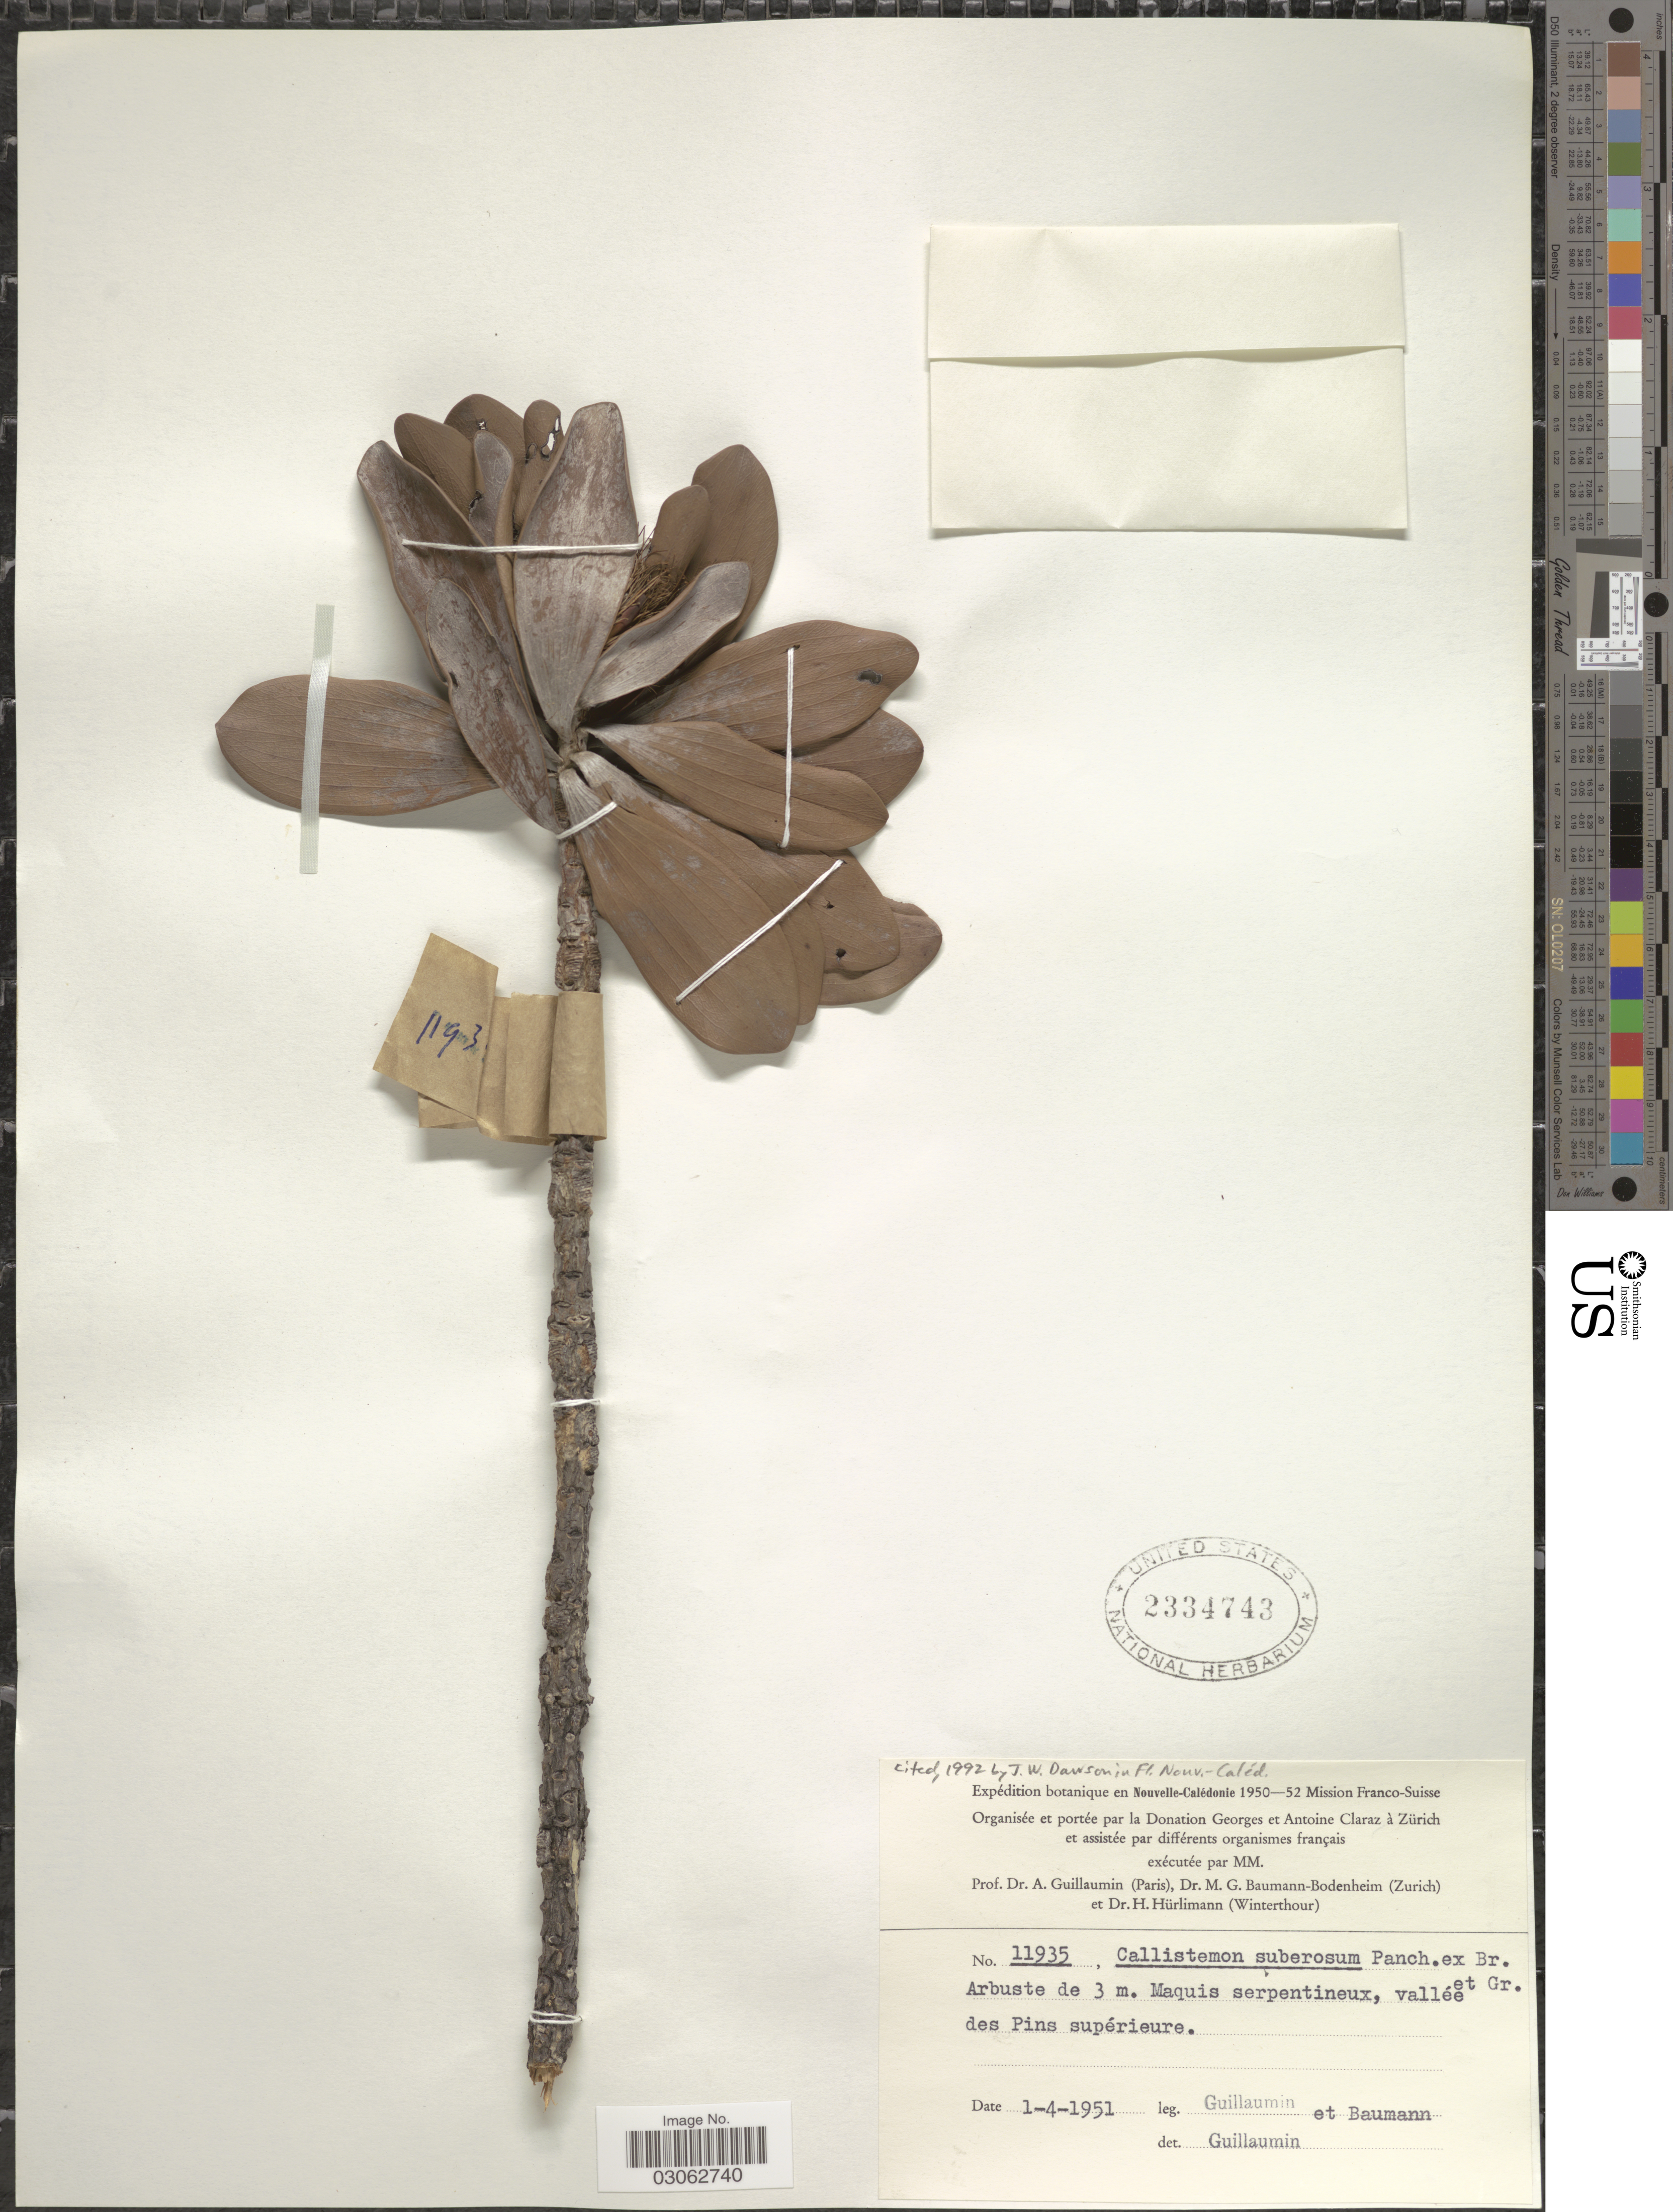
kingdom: Plantae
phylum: Tracheophyta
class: Magnoliopsida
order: Myrtales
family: Myrtaceae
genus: Callistemon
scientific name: Callistemon suberosus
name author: Pancher ex Brongn. & Gris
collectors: A. Guillaumin & M. G. Baumann-Bodenheim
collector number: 11935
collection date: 1951-04-01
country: New Caledonia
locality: Vallée des Pins supérieure.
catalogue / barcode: US 2334743